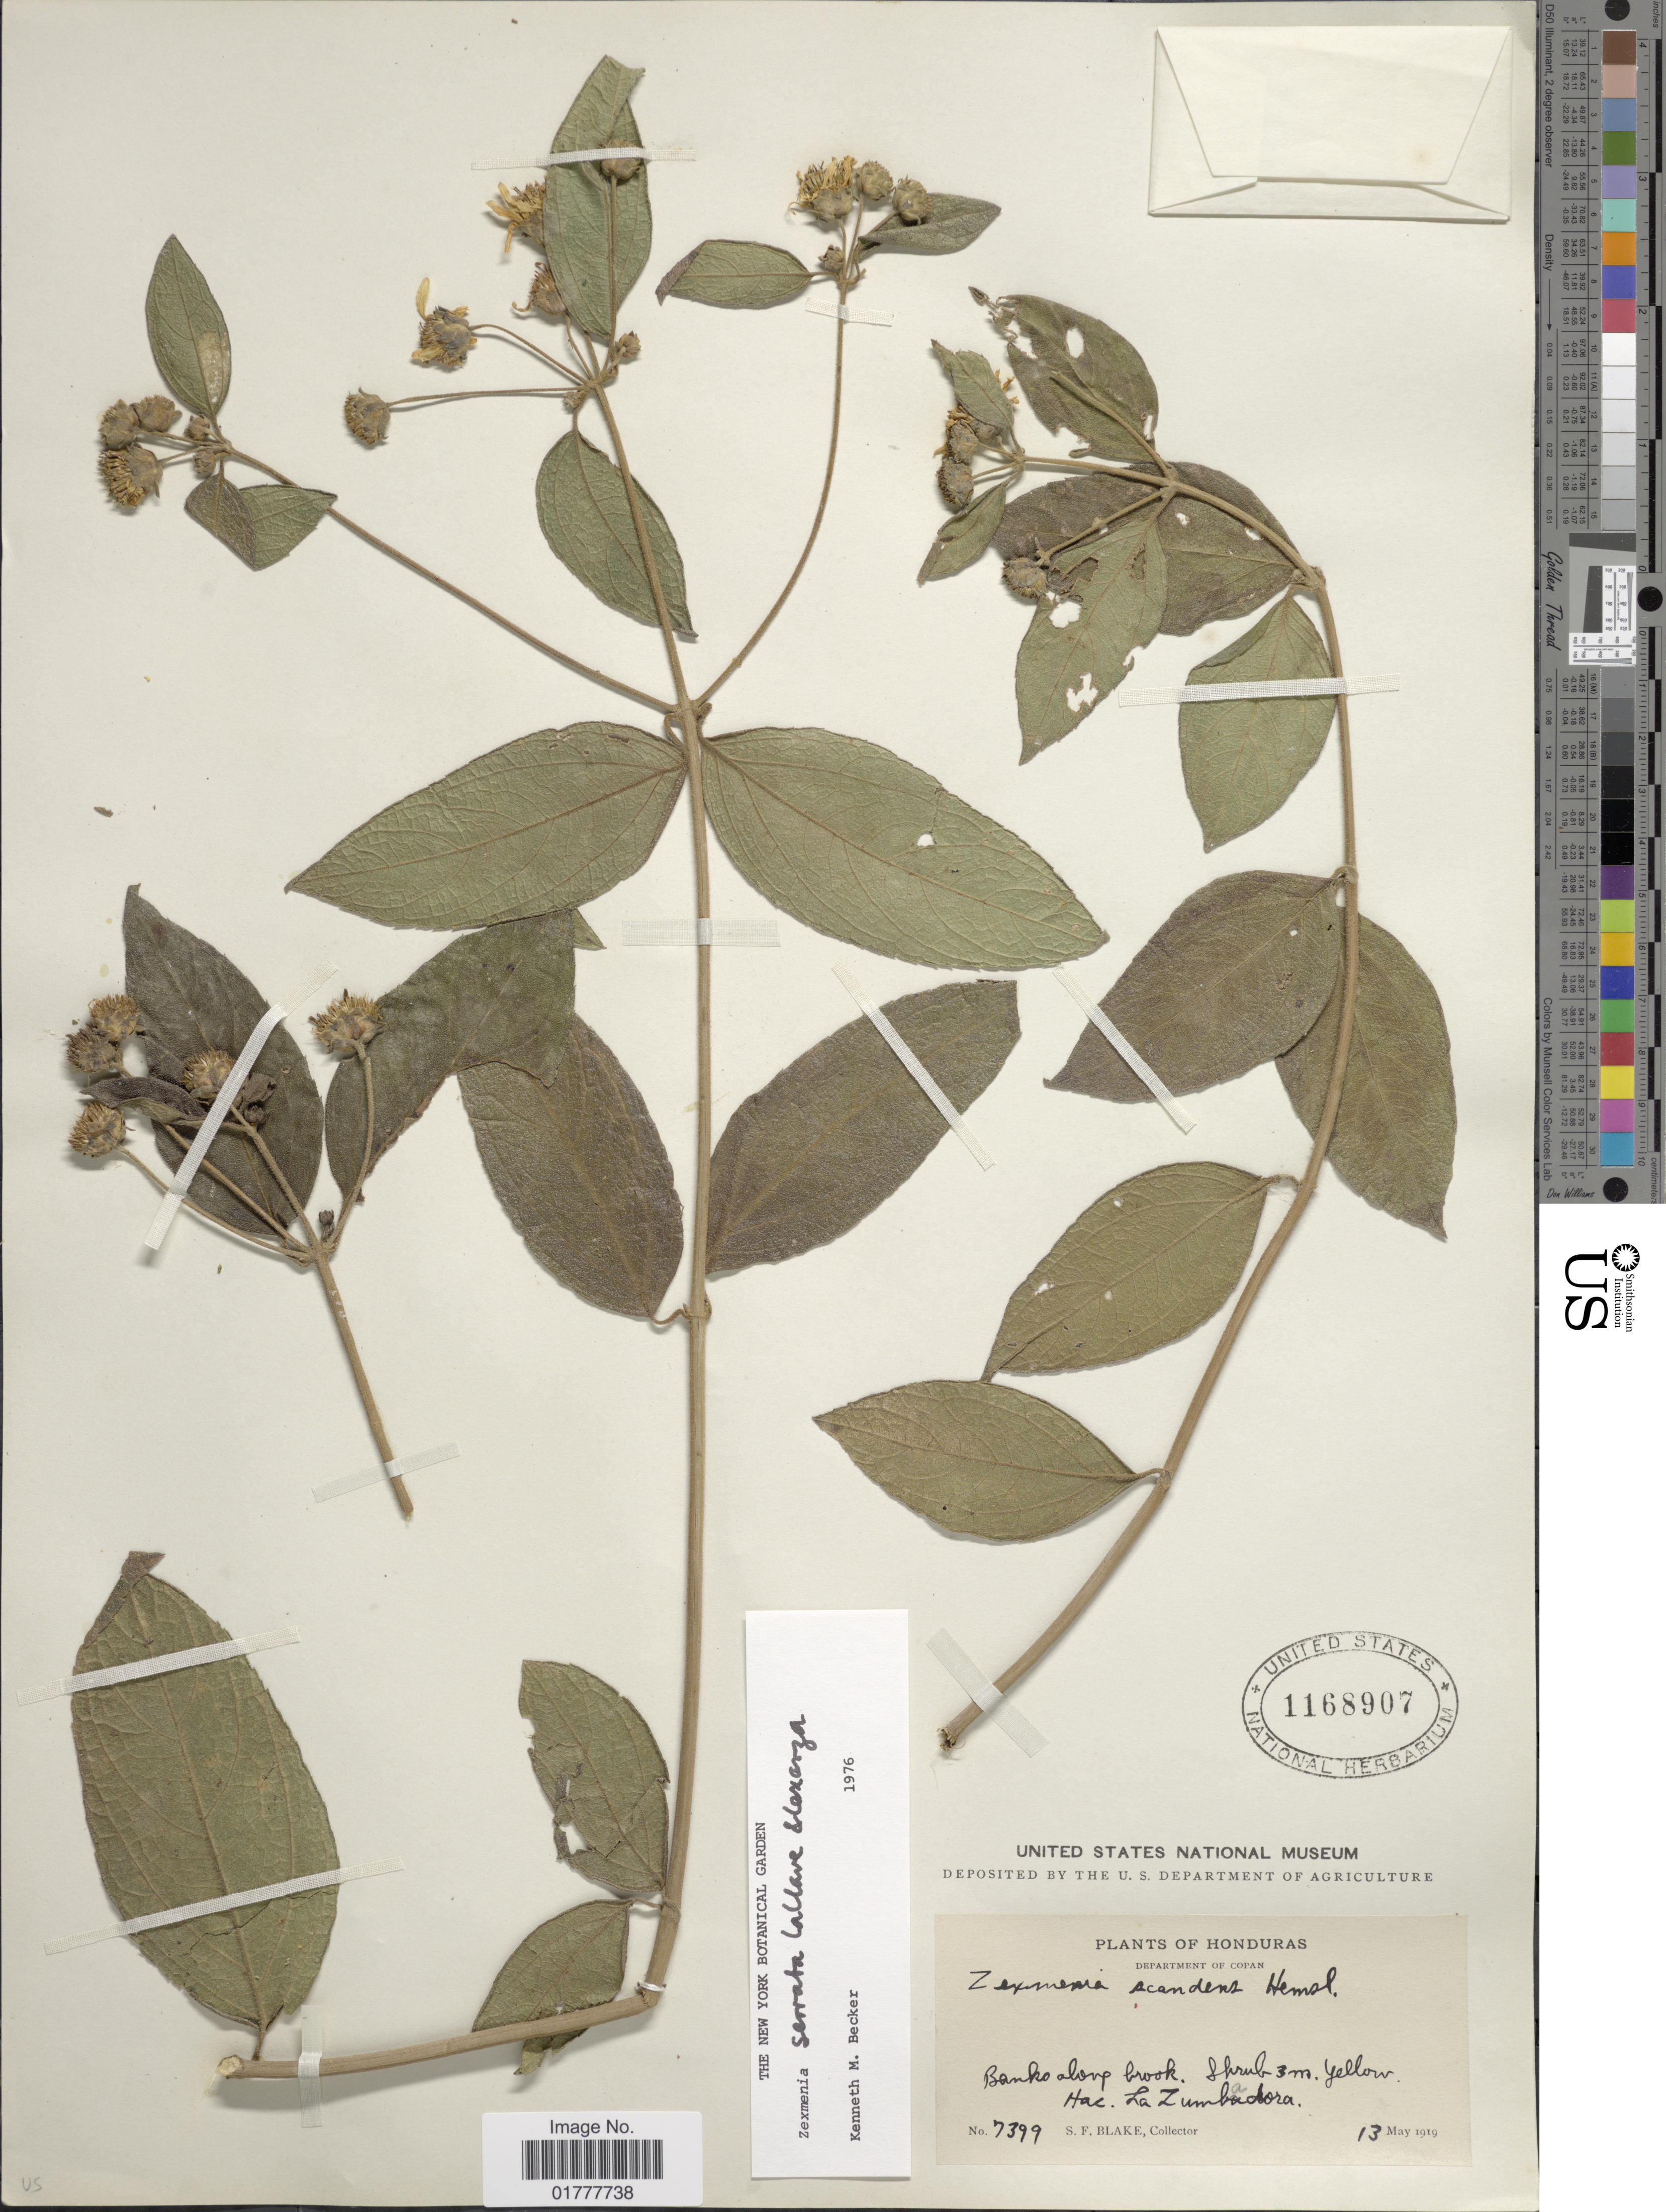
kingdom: Plantae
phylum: Tracheophyta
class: Magnoliopsida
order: Asterales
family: Asteraceae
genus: Zexmenia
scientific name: Zexmenia serrata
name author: La Llave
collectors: S. Blake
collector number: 7399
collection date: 1919-05-13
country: Honduras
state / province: Copán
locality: Department of Copan. Hac, La Zumbadora.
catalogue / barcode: US 1168907